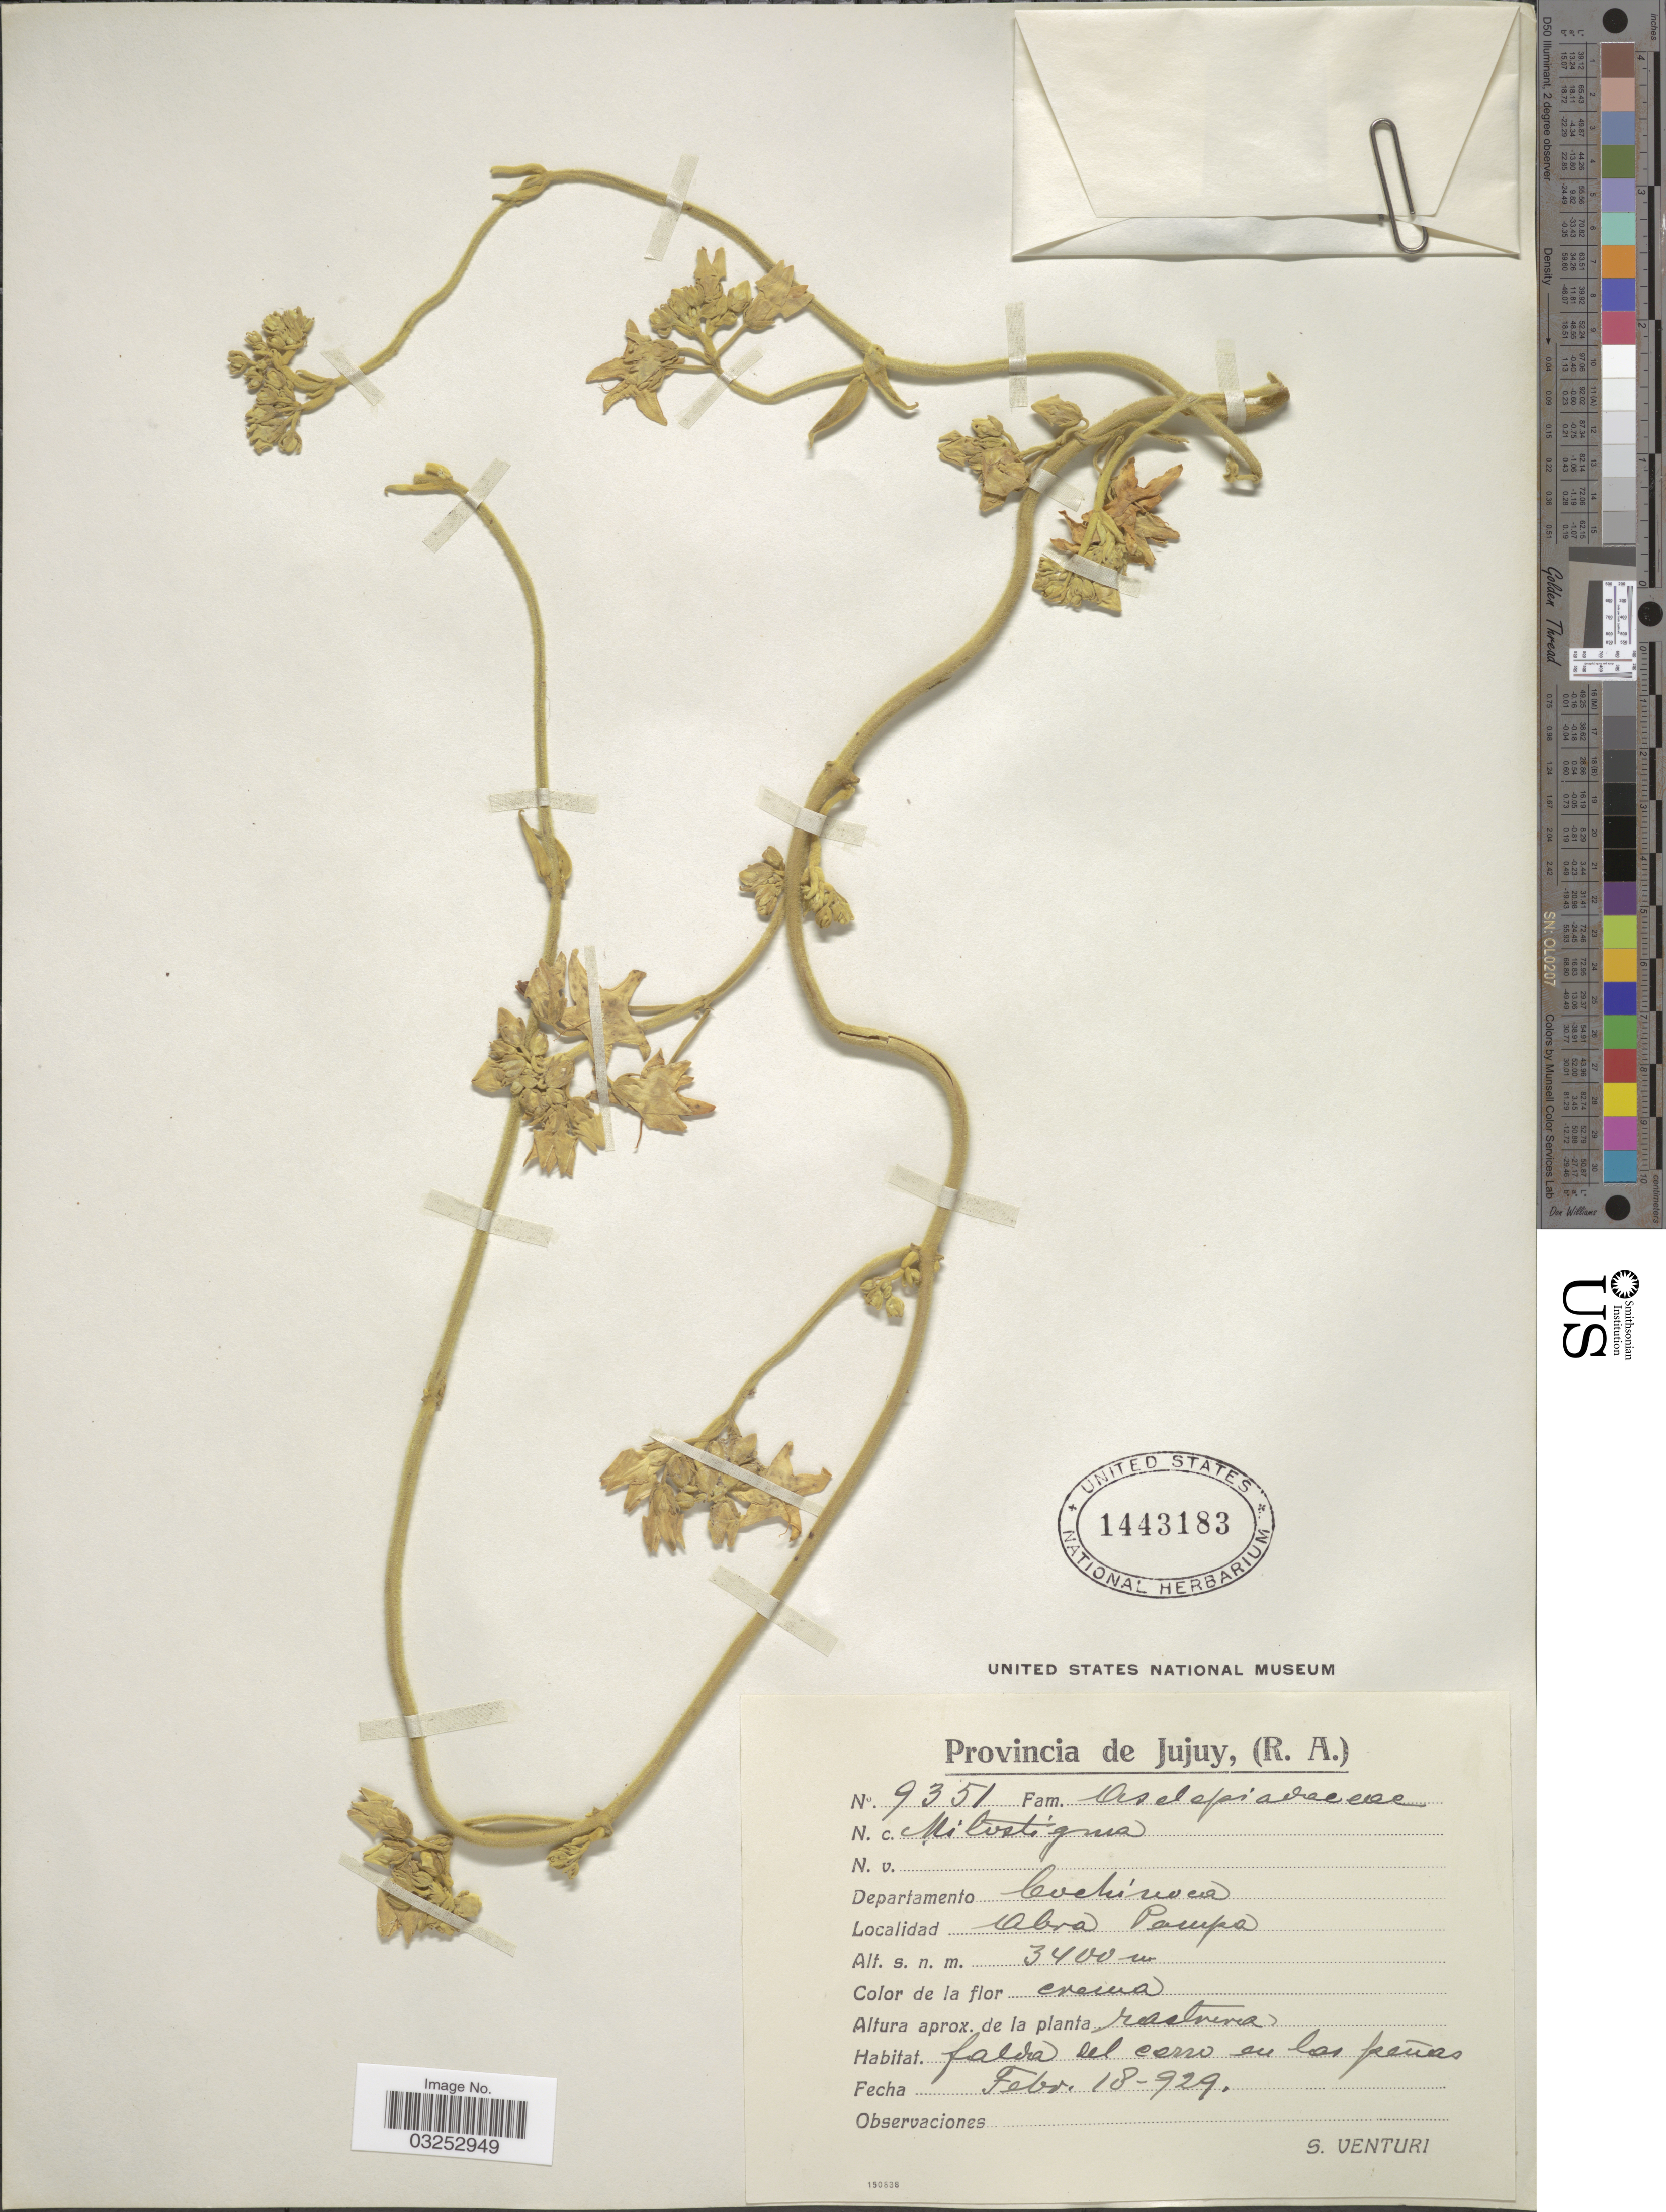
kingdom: Plantae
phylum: Tracheophyta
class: Magnoliopsida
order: Gentianales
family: Apocynaceae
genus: Mitostigma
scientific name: Mitostigma sp.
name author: Trautv.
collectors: S. Venturi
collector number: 9351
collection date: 1929-02-18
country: Argentina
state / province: Jujuy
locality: Provincia de Jujuy, (R.A.) Departamento Cochinoca, Abra Pampa.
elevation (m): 3400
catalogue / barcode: US 1443183